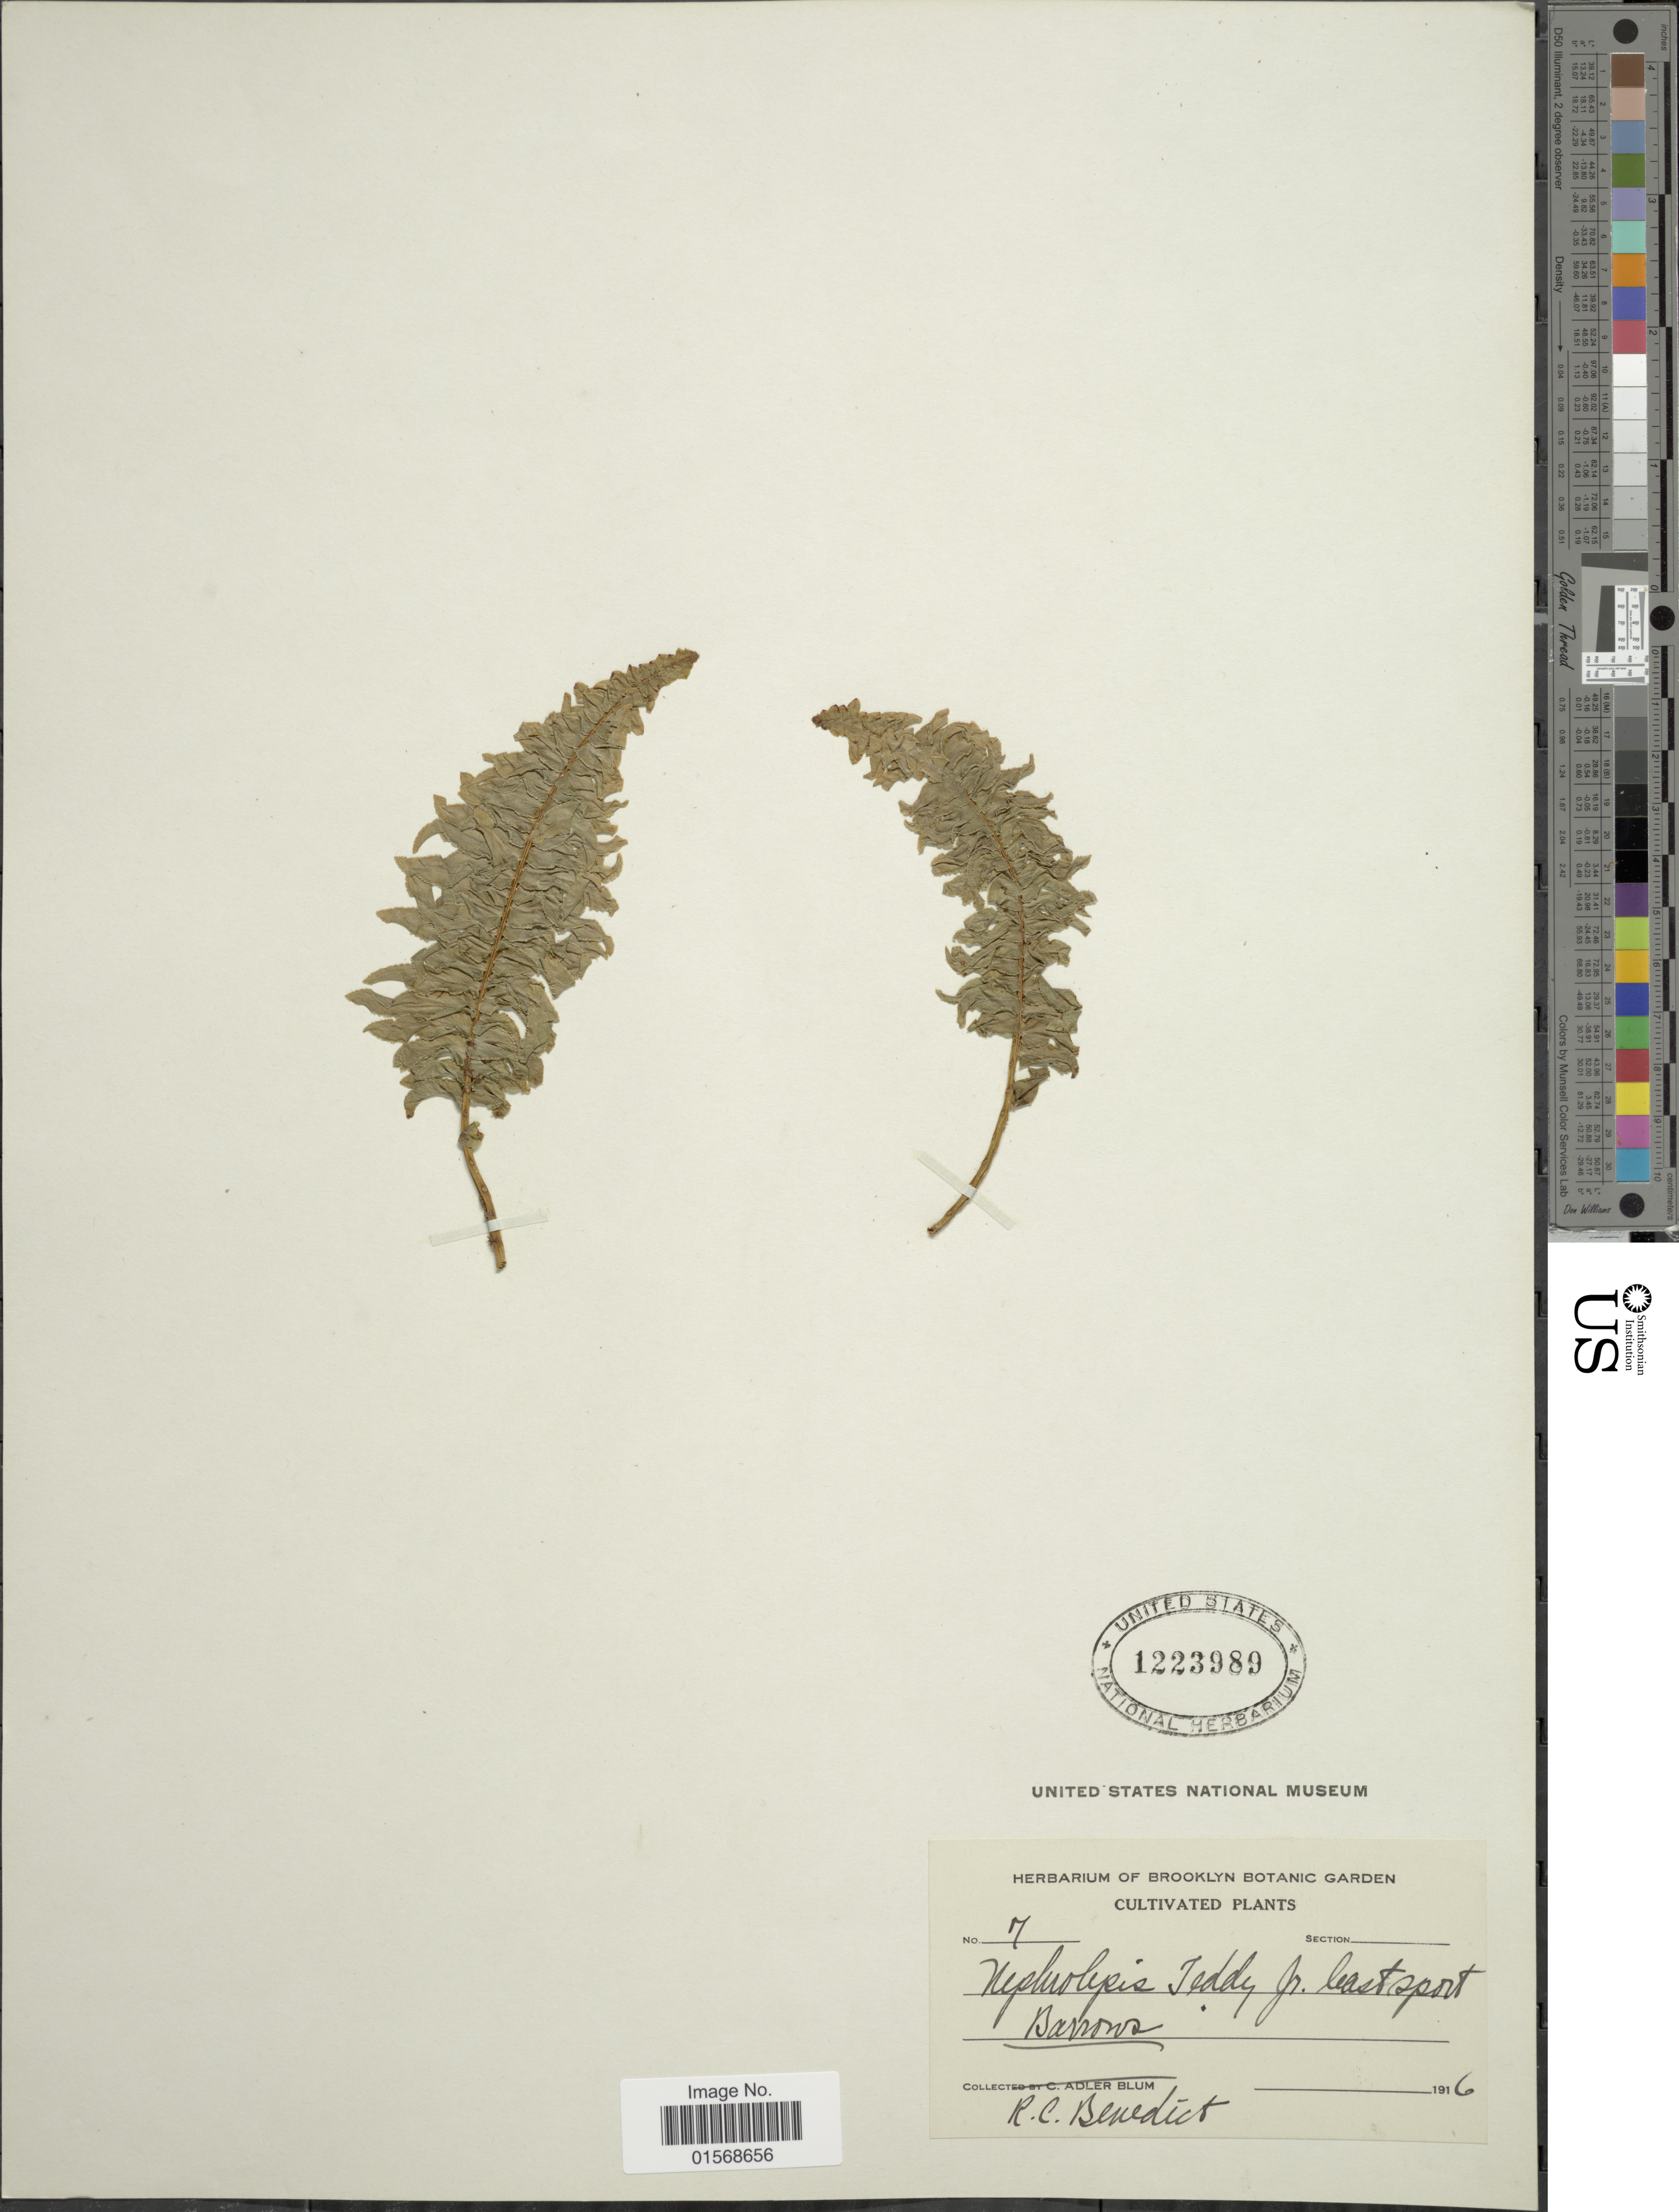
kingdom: Plantae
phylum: Tracheophyta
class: Polypodiopsida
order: Polypodiales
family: Nephrolepidaceae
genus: Nephrolepis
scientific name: Nephrolepis 'Teddy Jr'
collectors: R. C. Benedict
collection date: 1916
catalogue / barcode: US 1223989